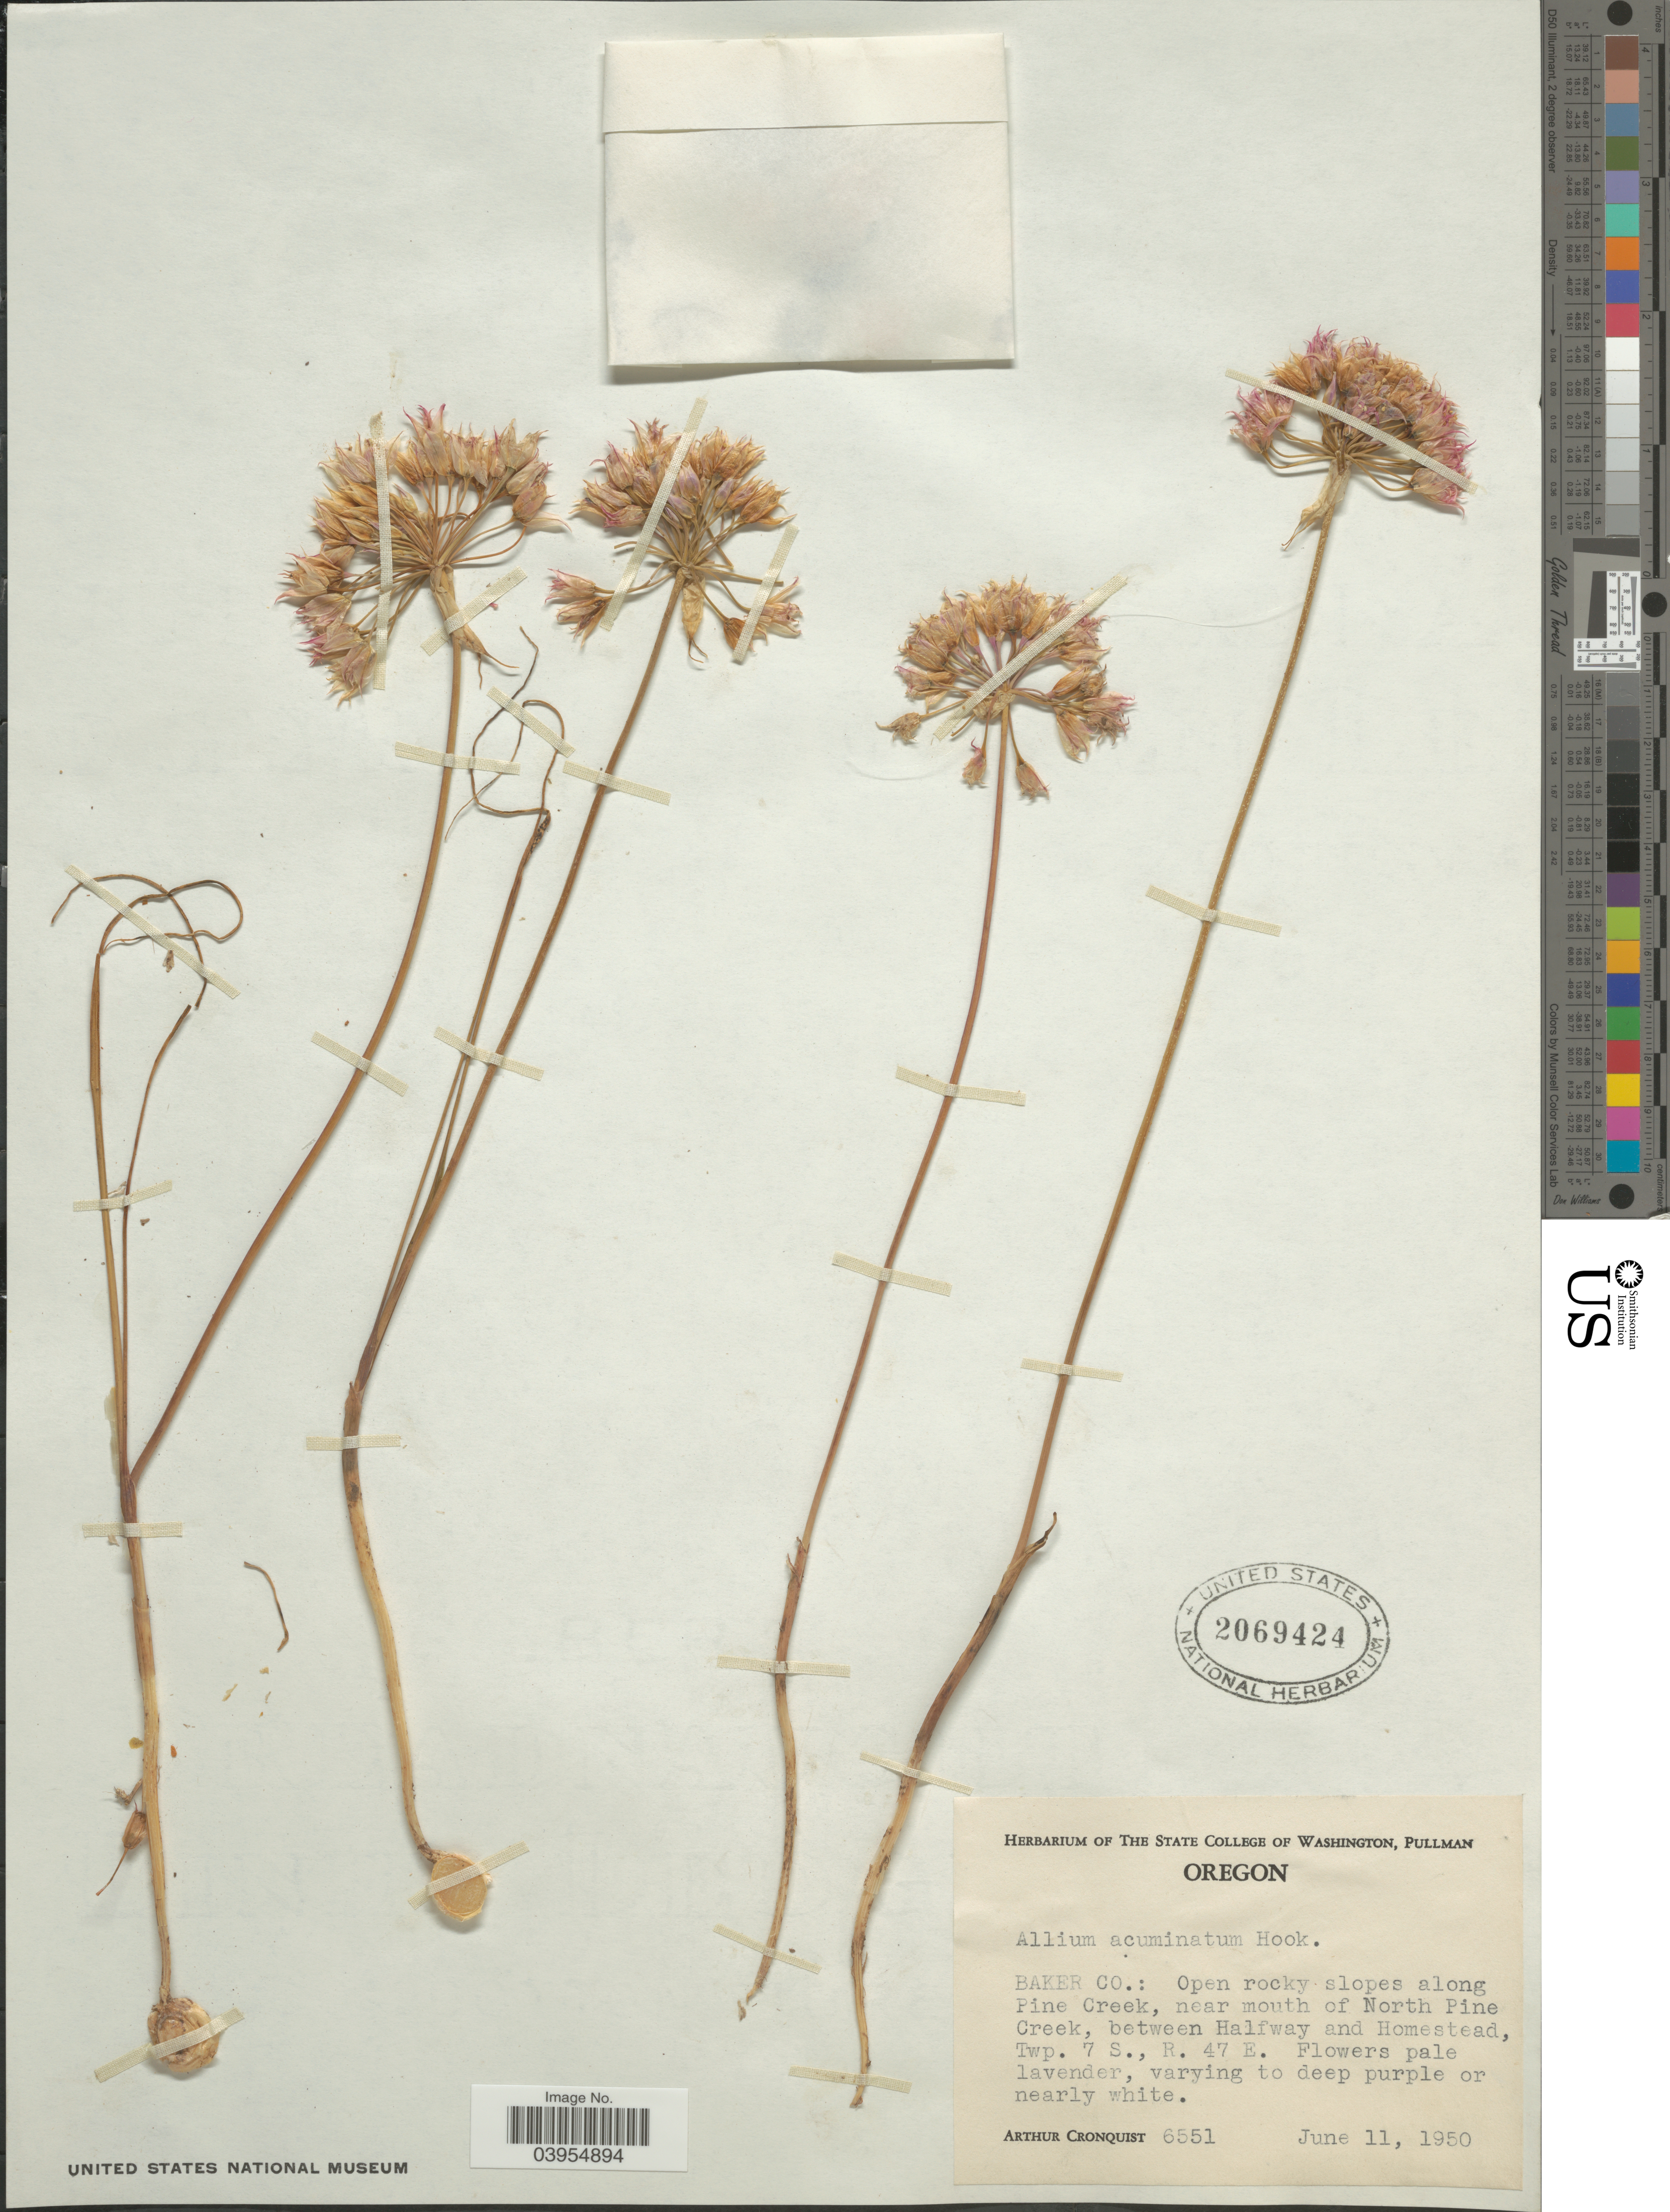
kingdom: Plantae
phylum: Tracheophyta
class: Liliopsida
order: Asparagales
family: Amaryllidaceae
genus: Allium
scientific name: Allium acuminatum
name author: Hook.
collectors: A. J. Cronquist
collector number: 6551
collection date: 1950-06-11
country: United States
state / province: Oregon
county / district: Baker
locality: Open rocky slopes along Pine Creek, near mouth of North Pine Creek, between Halfway and Homestead, Twp. 7 S., R. 47 E.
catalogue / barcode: US 2069424